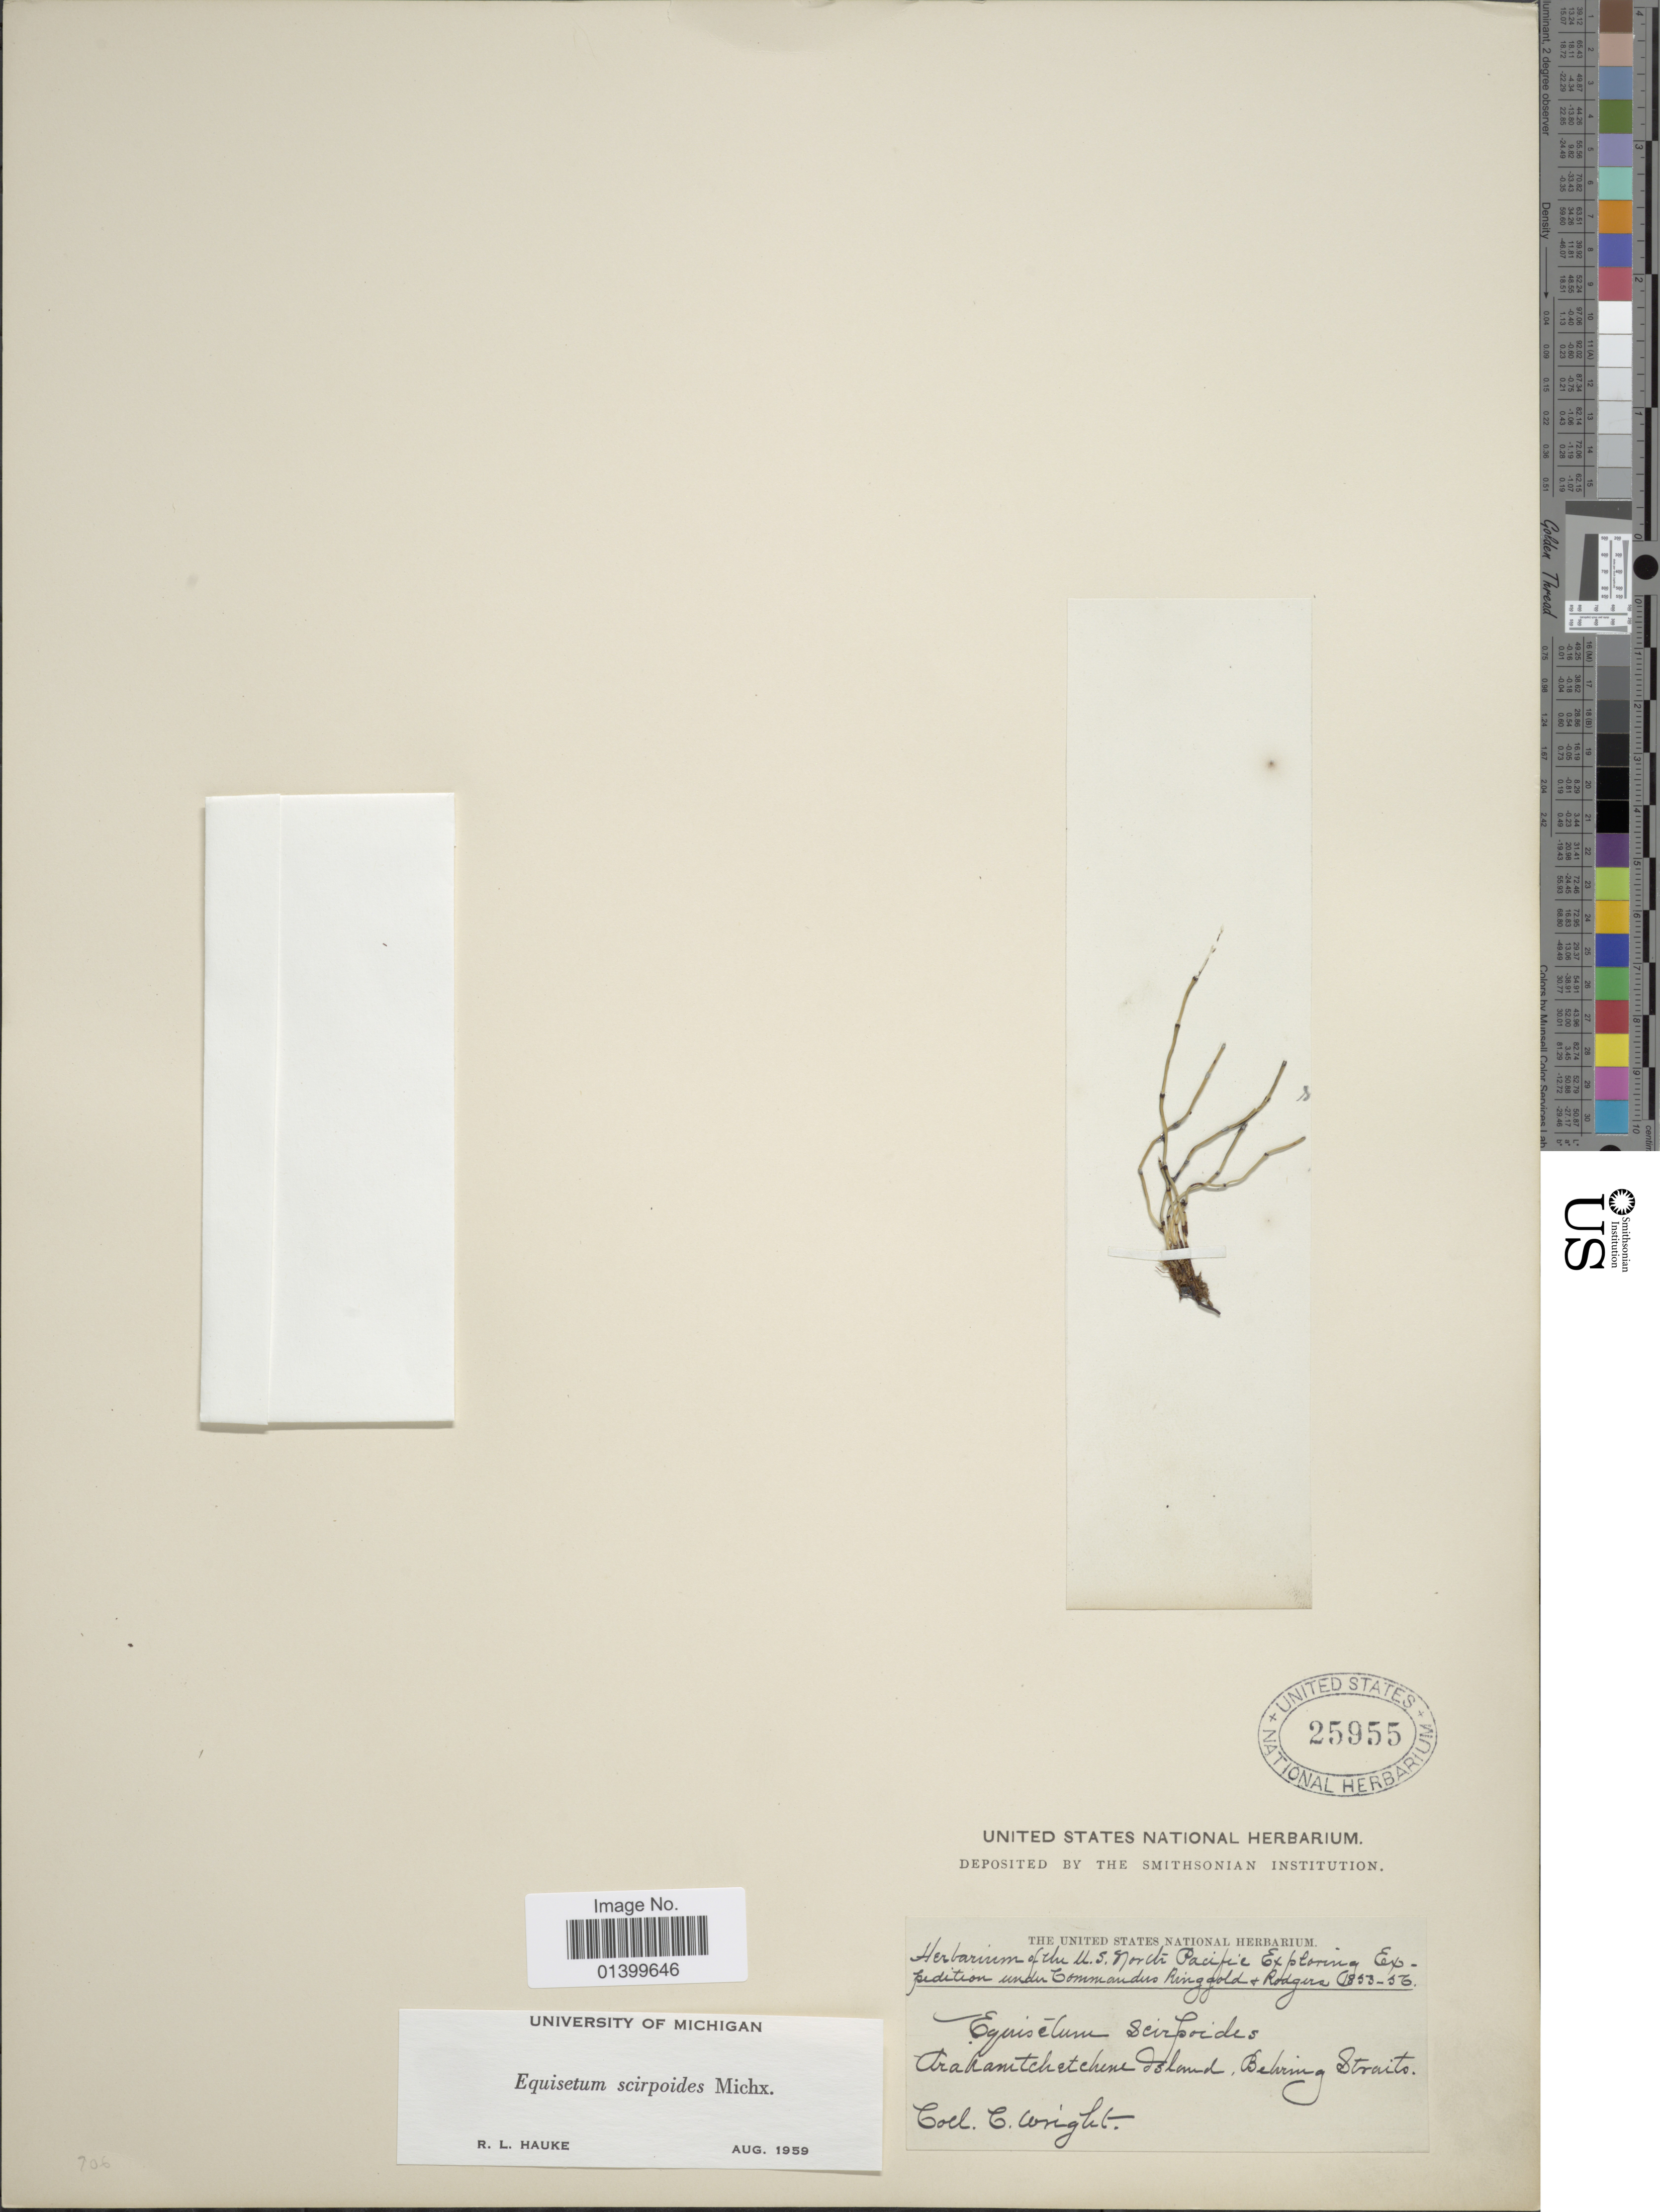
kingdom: Plantae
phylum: Tracheophyta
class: Polypodiopsida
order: Equisetales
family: Equisetaceae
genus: Equisetum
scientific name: Equisetum scirpoides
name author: Michx.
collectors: C. Wright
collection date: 1853/1856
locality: Arakamtchetchene Island, Behring Straits [interpreted]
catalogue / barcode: US 25955